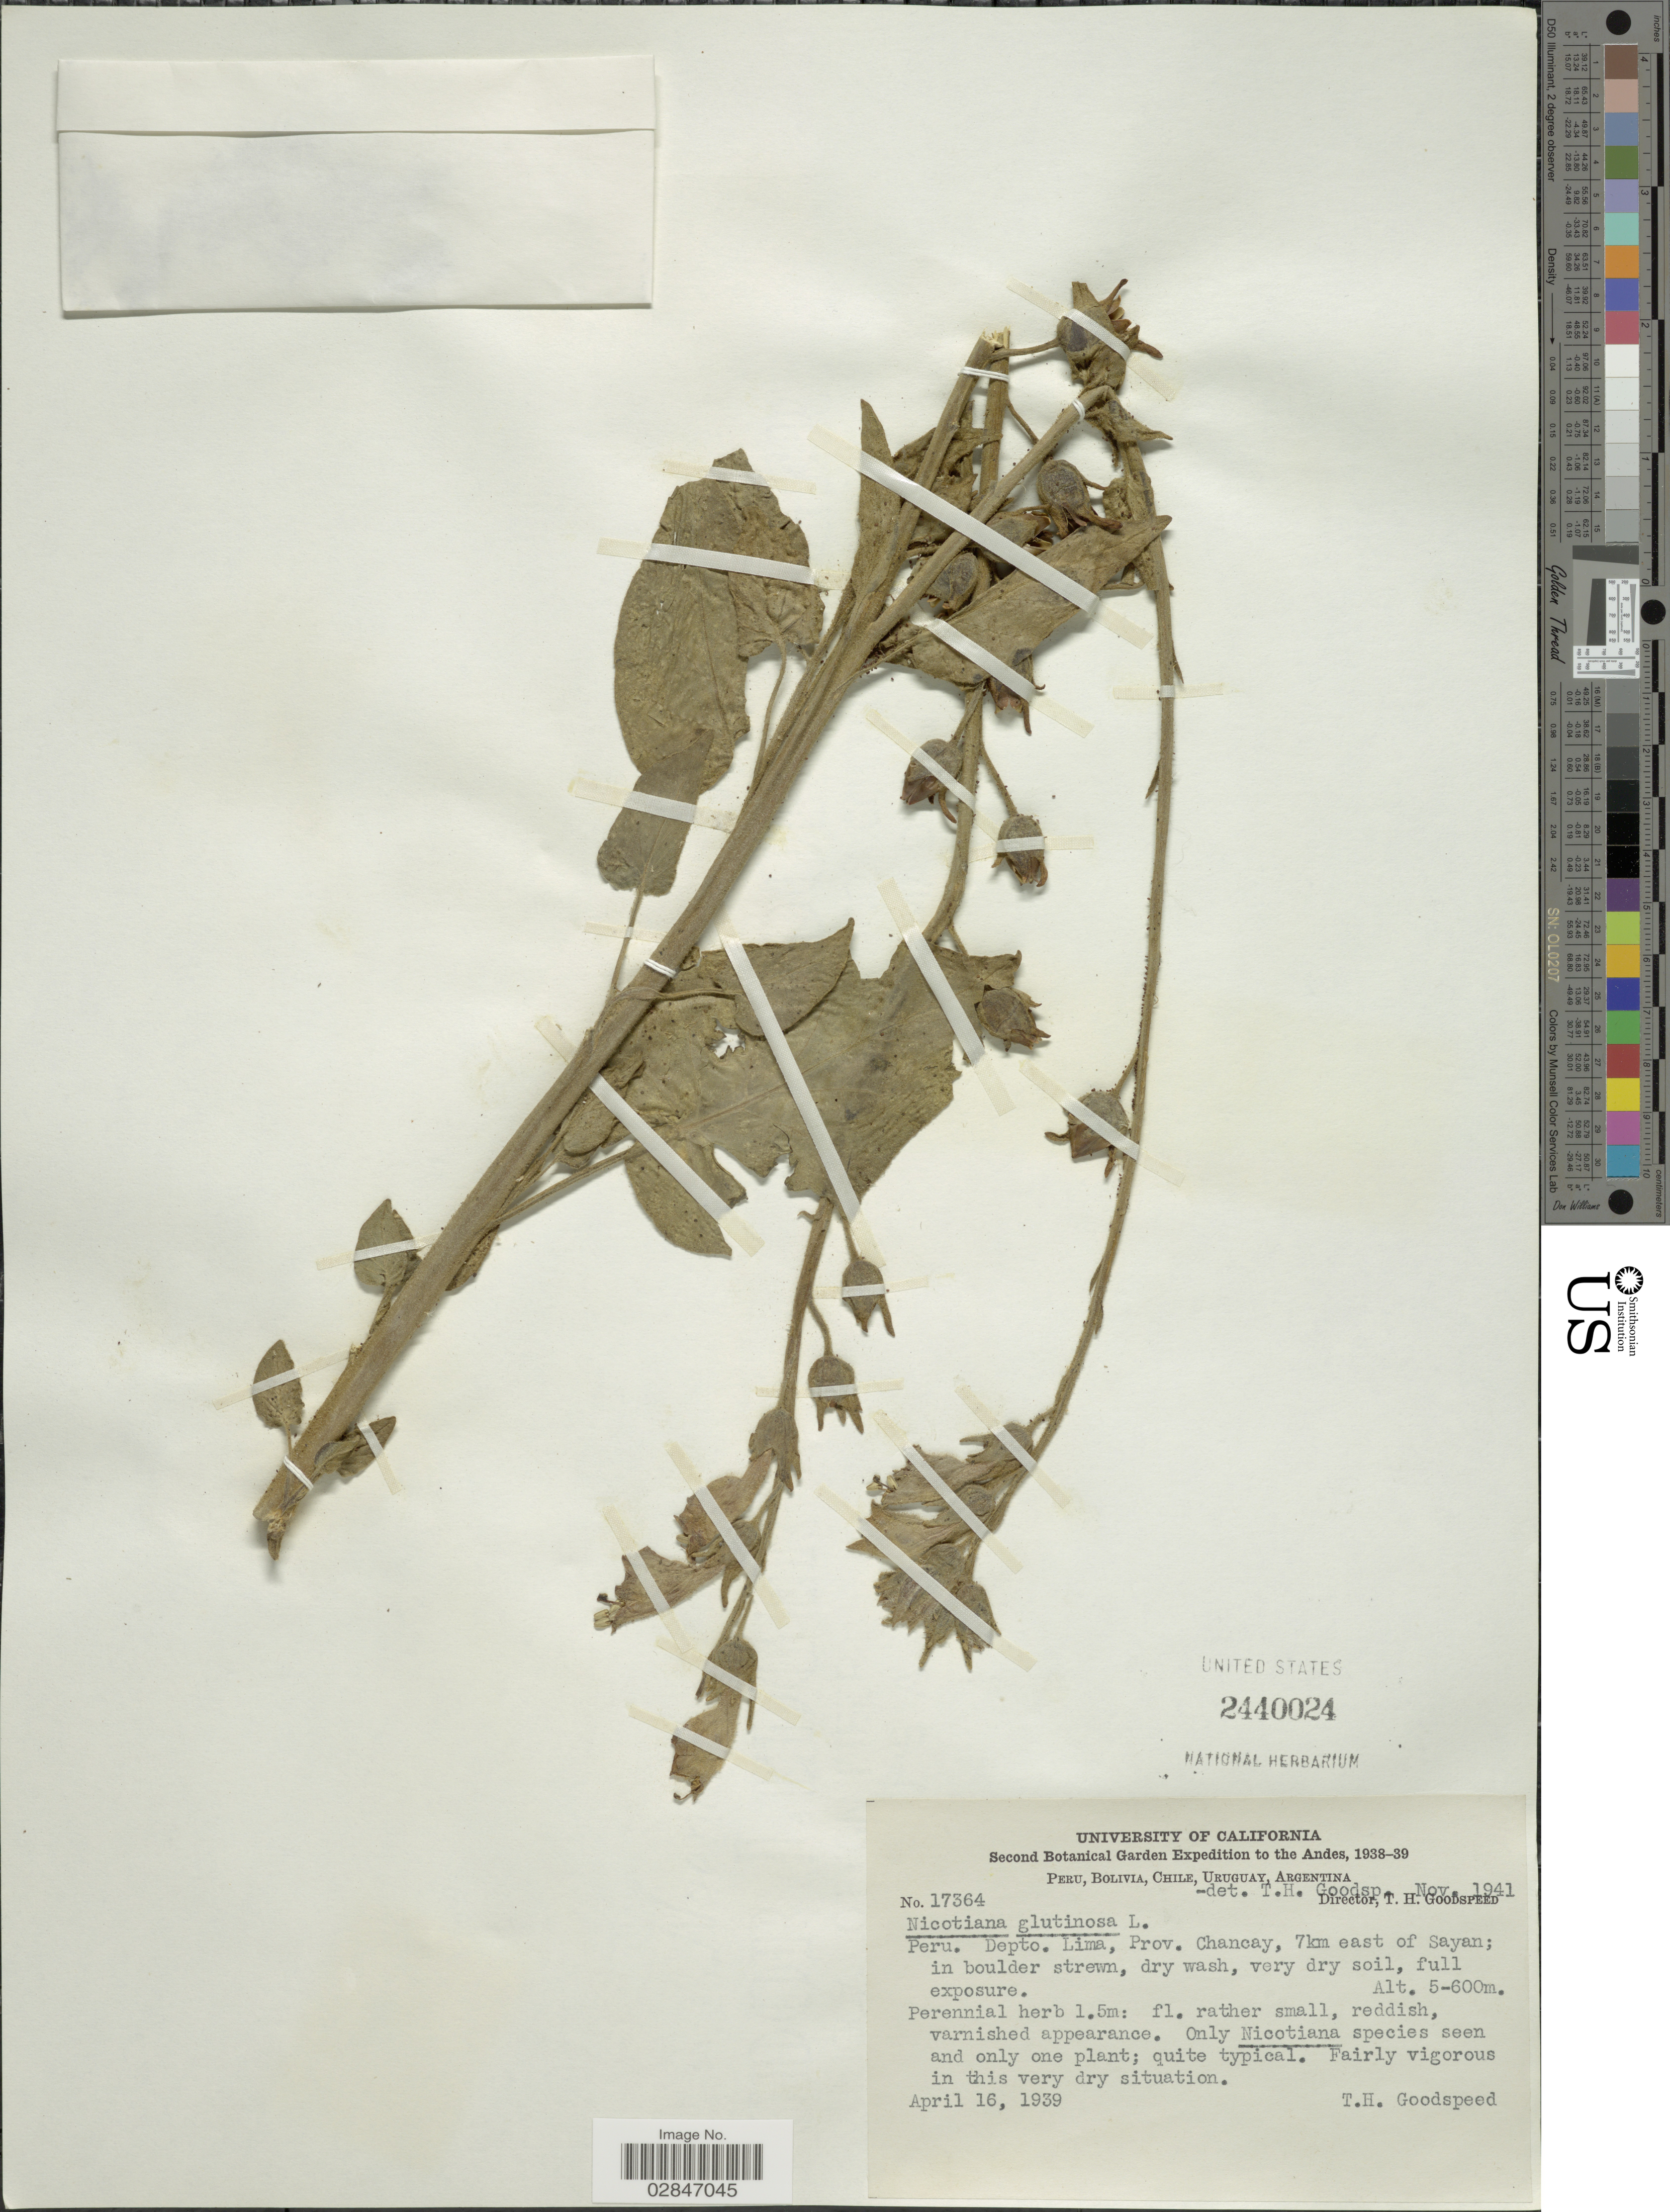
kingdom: Plantae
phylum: Tracheophyta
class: Magnoliopsida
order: Solanales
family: Solanaceae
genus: Nicotiana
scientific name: Nicotiana glutinosa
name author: L.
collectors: T. Goodspeed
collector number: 17364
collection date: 1939-04-16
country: Peru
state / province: Lima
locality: Depto. Lima, Prov. Chancay, 7km east of Sayan. Andes.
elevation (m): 500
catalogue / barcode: US 2440024